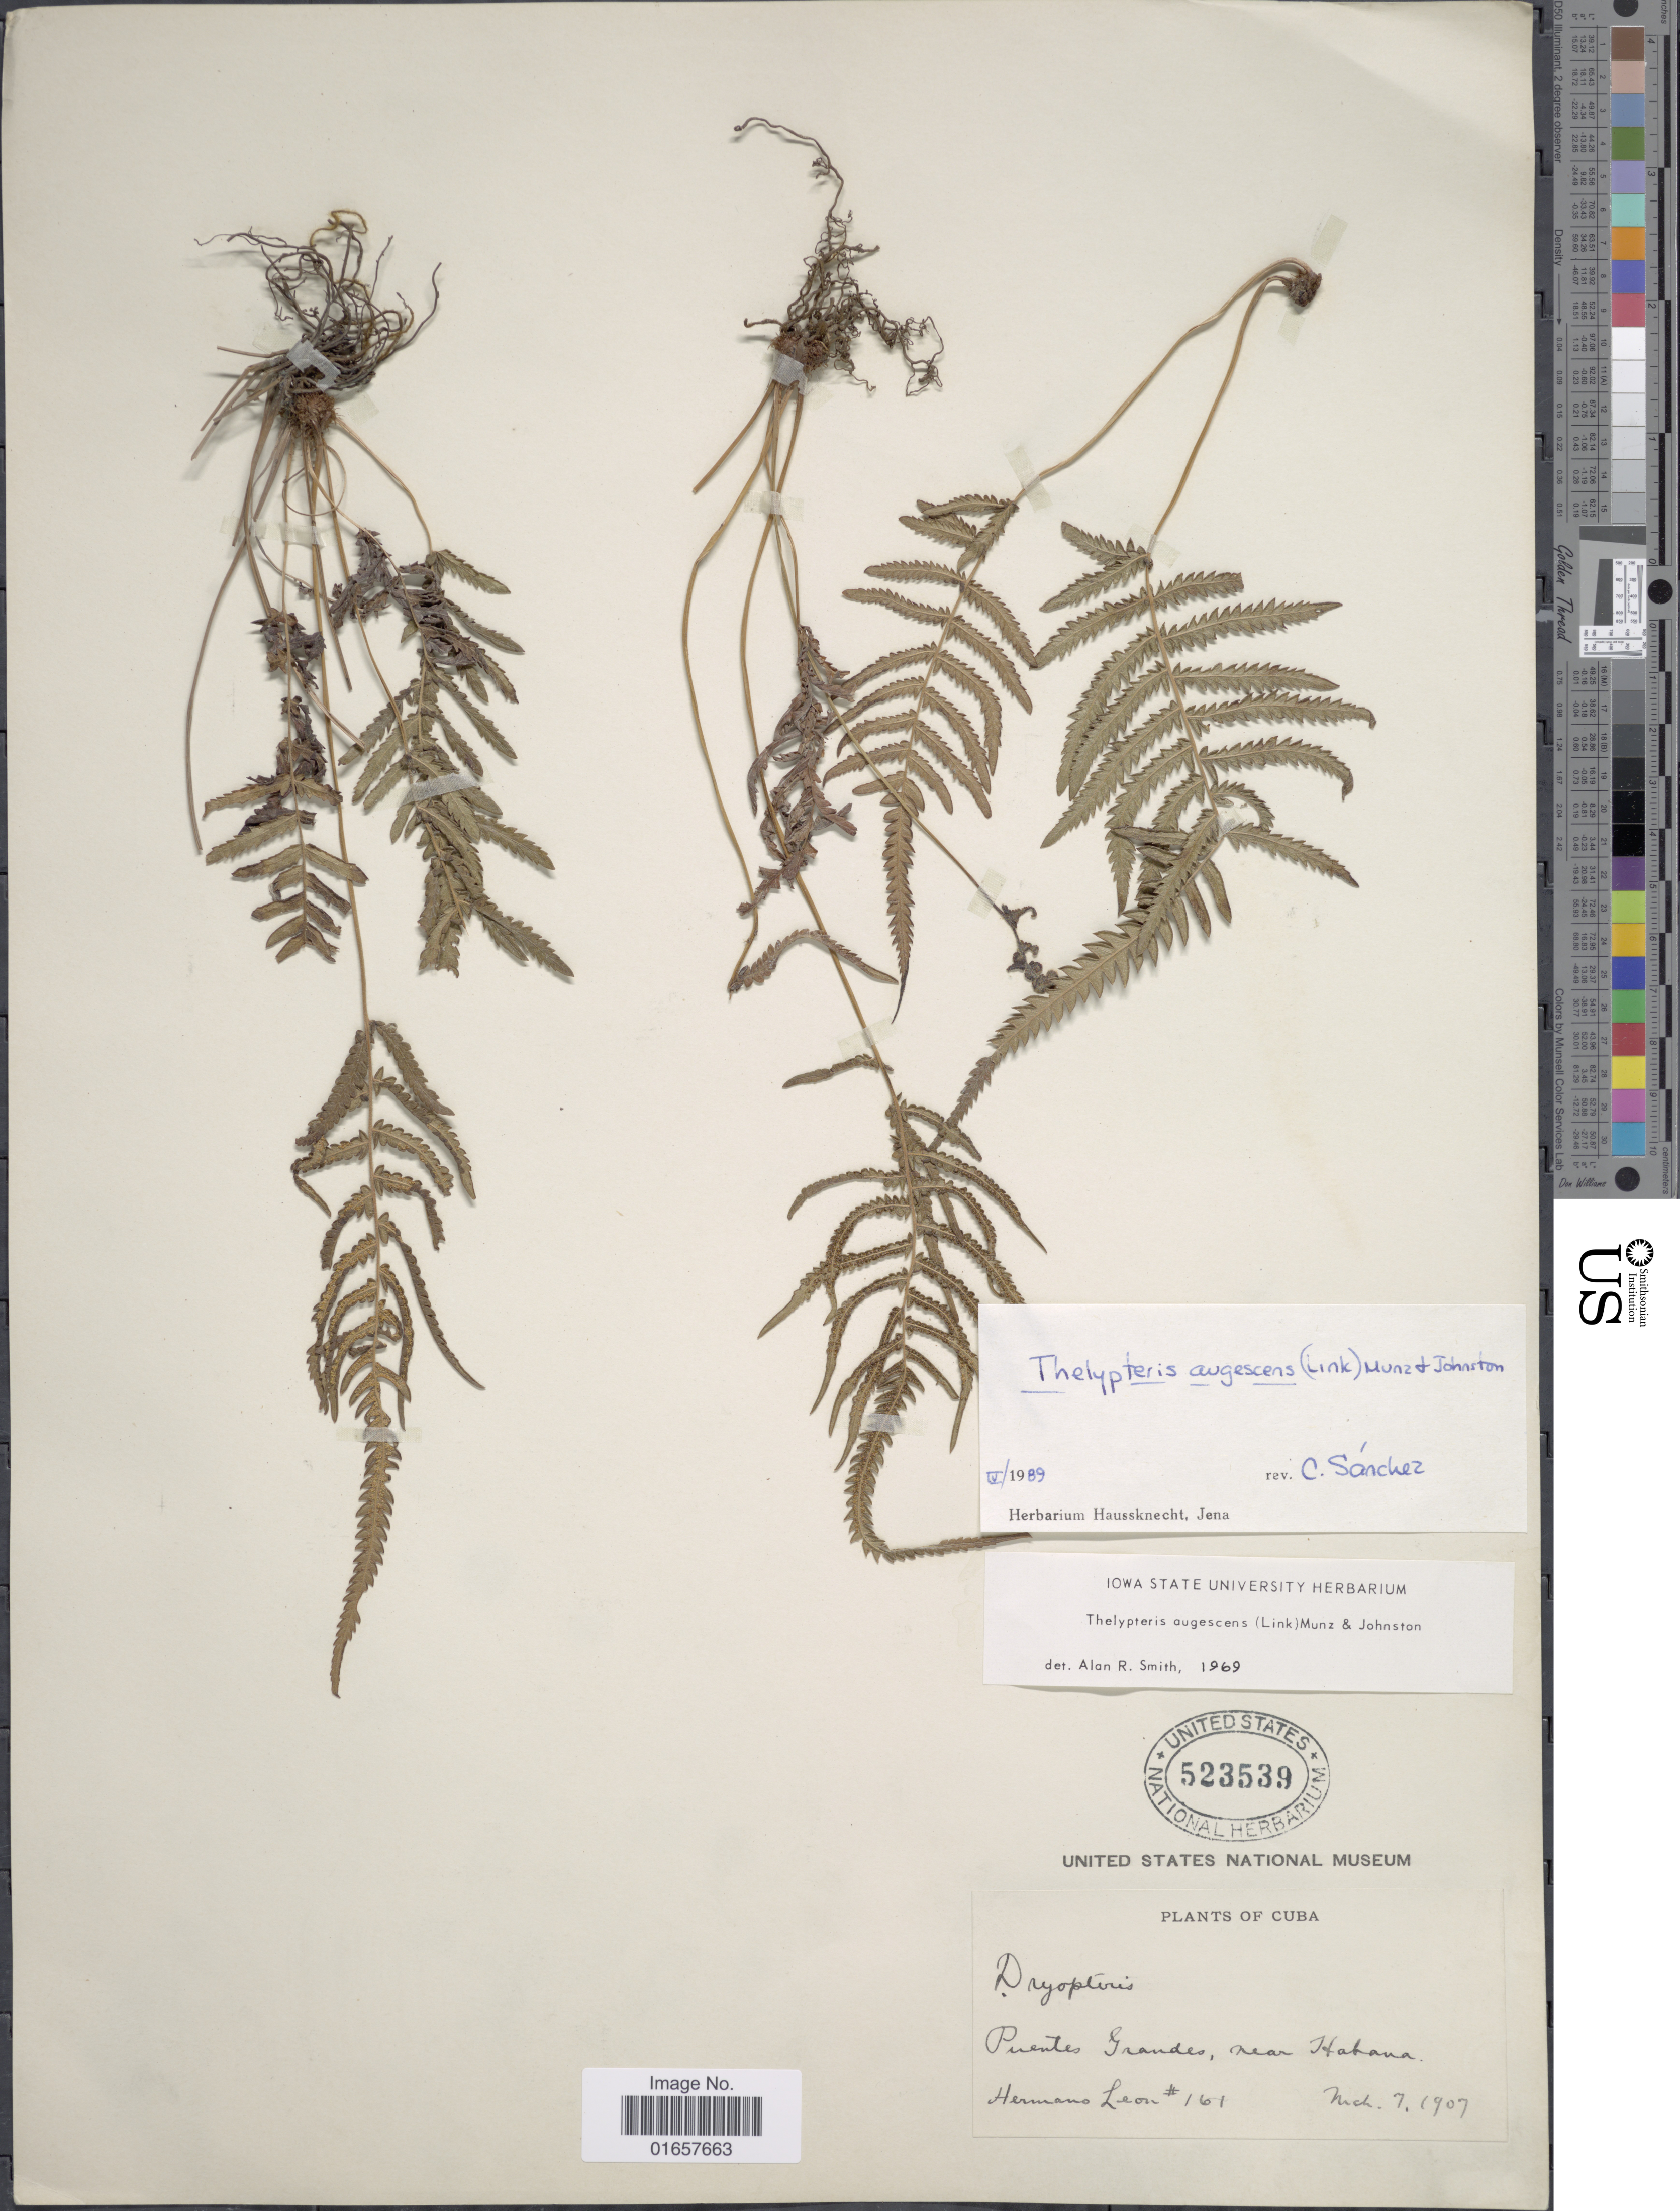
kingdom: Plantae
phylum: Tracheophyta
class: Polypodiopsida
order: Polypodiales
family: Thelypteridaceae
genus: Christella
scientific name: Christella augescens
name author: (Link) Pic. Serm.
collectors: Bro. León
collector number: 161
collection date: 1907-03-07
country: Cuba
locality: Cuba, Puentes Grandes, near Habana.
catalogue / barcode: US 523539